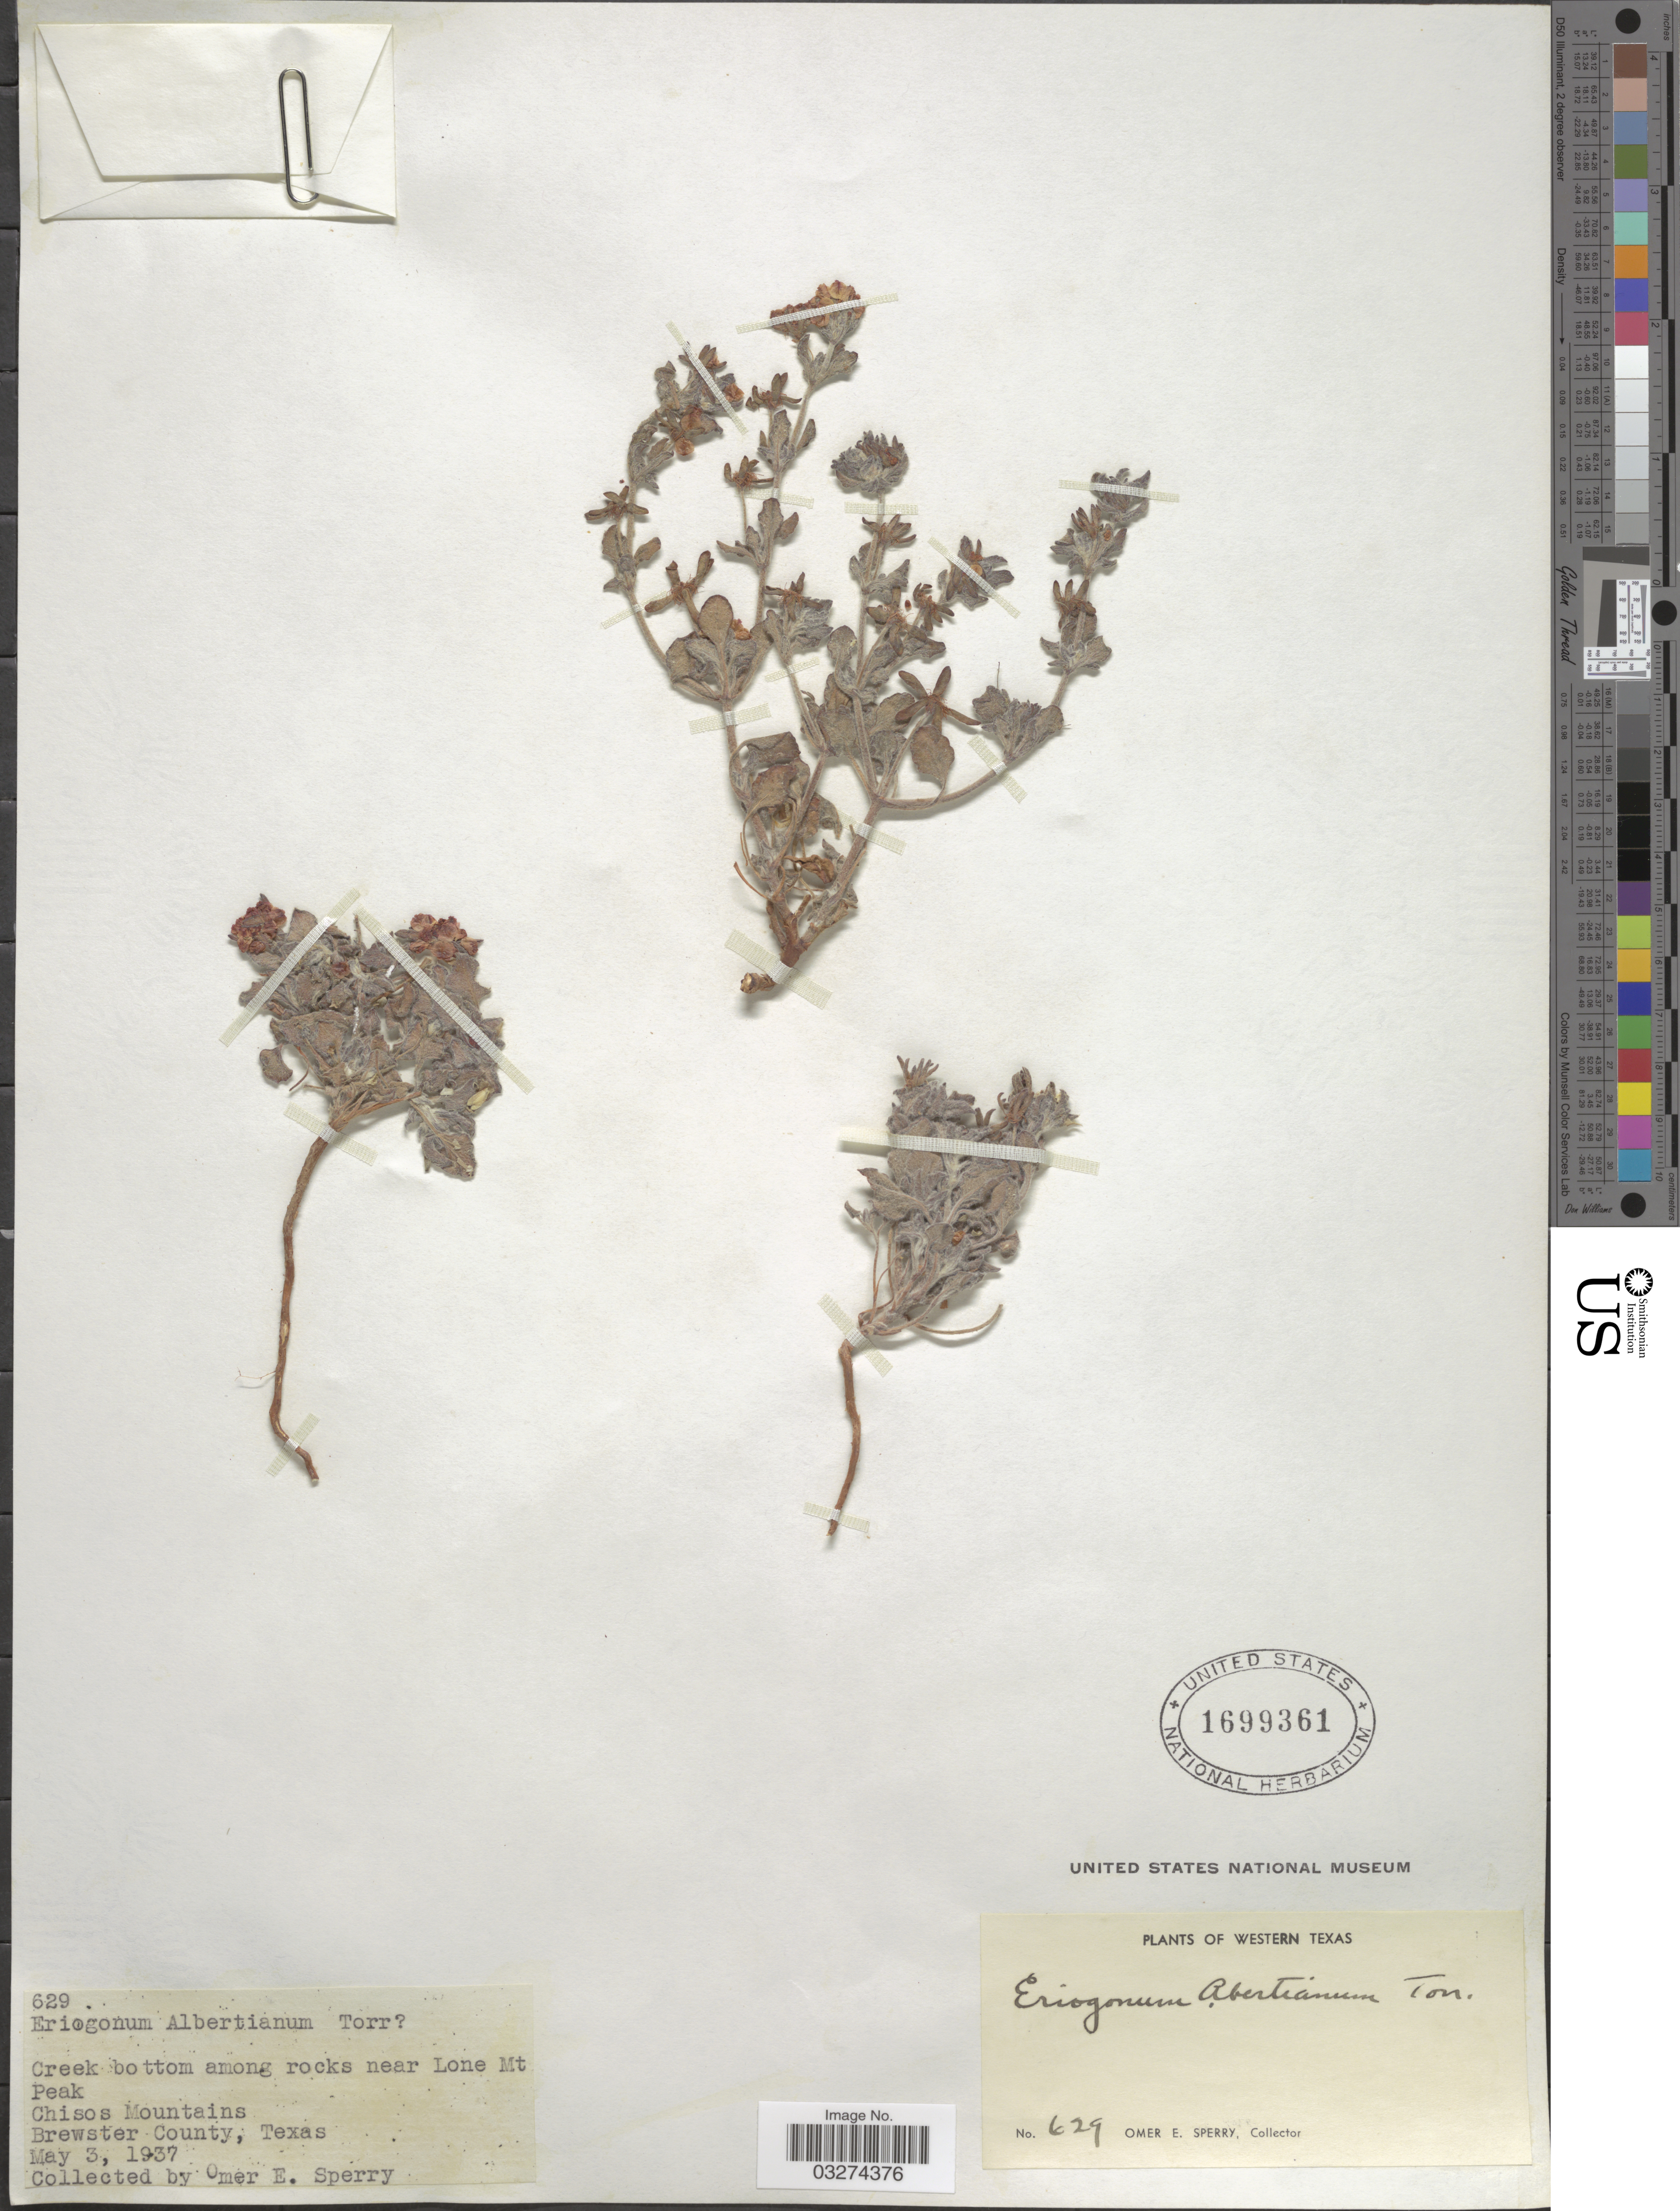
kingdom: Plantae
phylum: Tracheophyta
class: Magnoliopsida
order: Caryophyllales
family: Polygonaceae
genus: Eriogonum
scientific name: Eriogonum abertianum var. ruberrimum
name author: (Gand.) Gand.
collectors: O. E. Sperry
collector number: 629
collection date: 1937-05-03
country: United States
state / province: Texas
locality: Western Texas, Creek bottom among rocks near Lone Mt Peak, Chisos Mountains, Brewster County.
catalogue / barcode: US 1699361